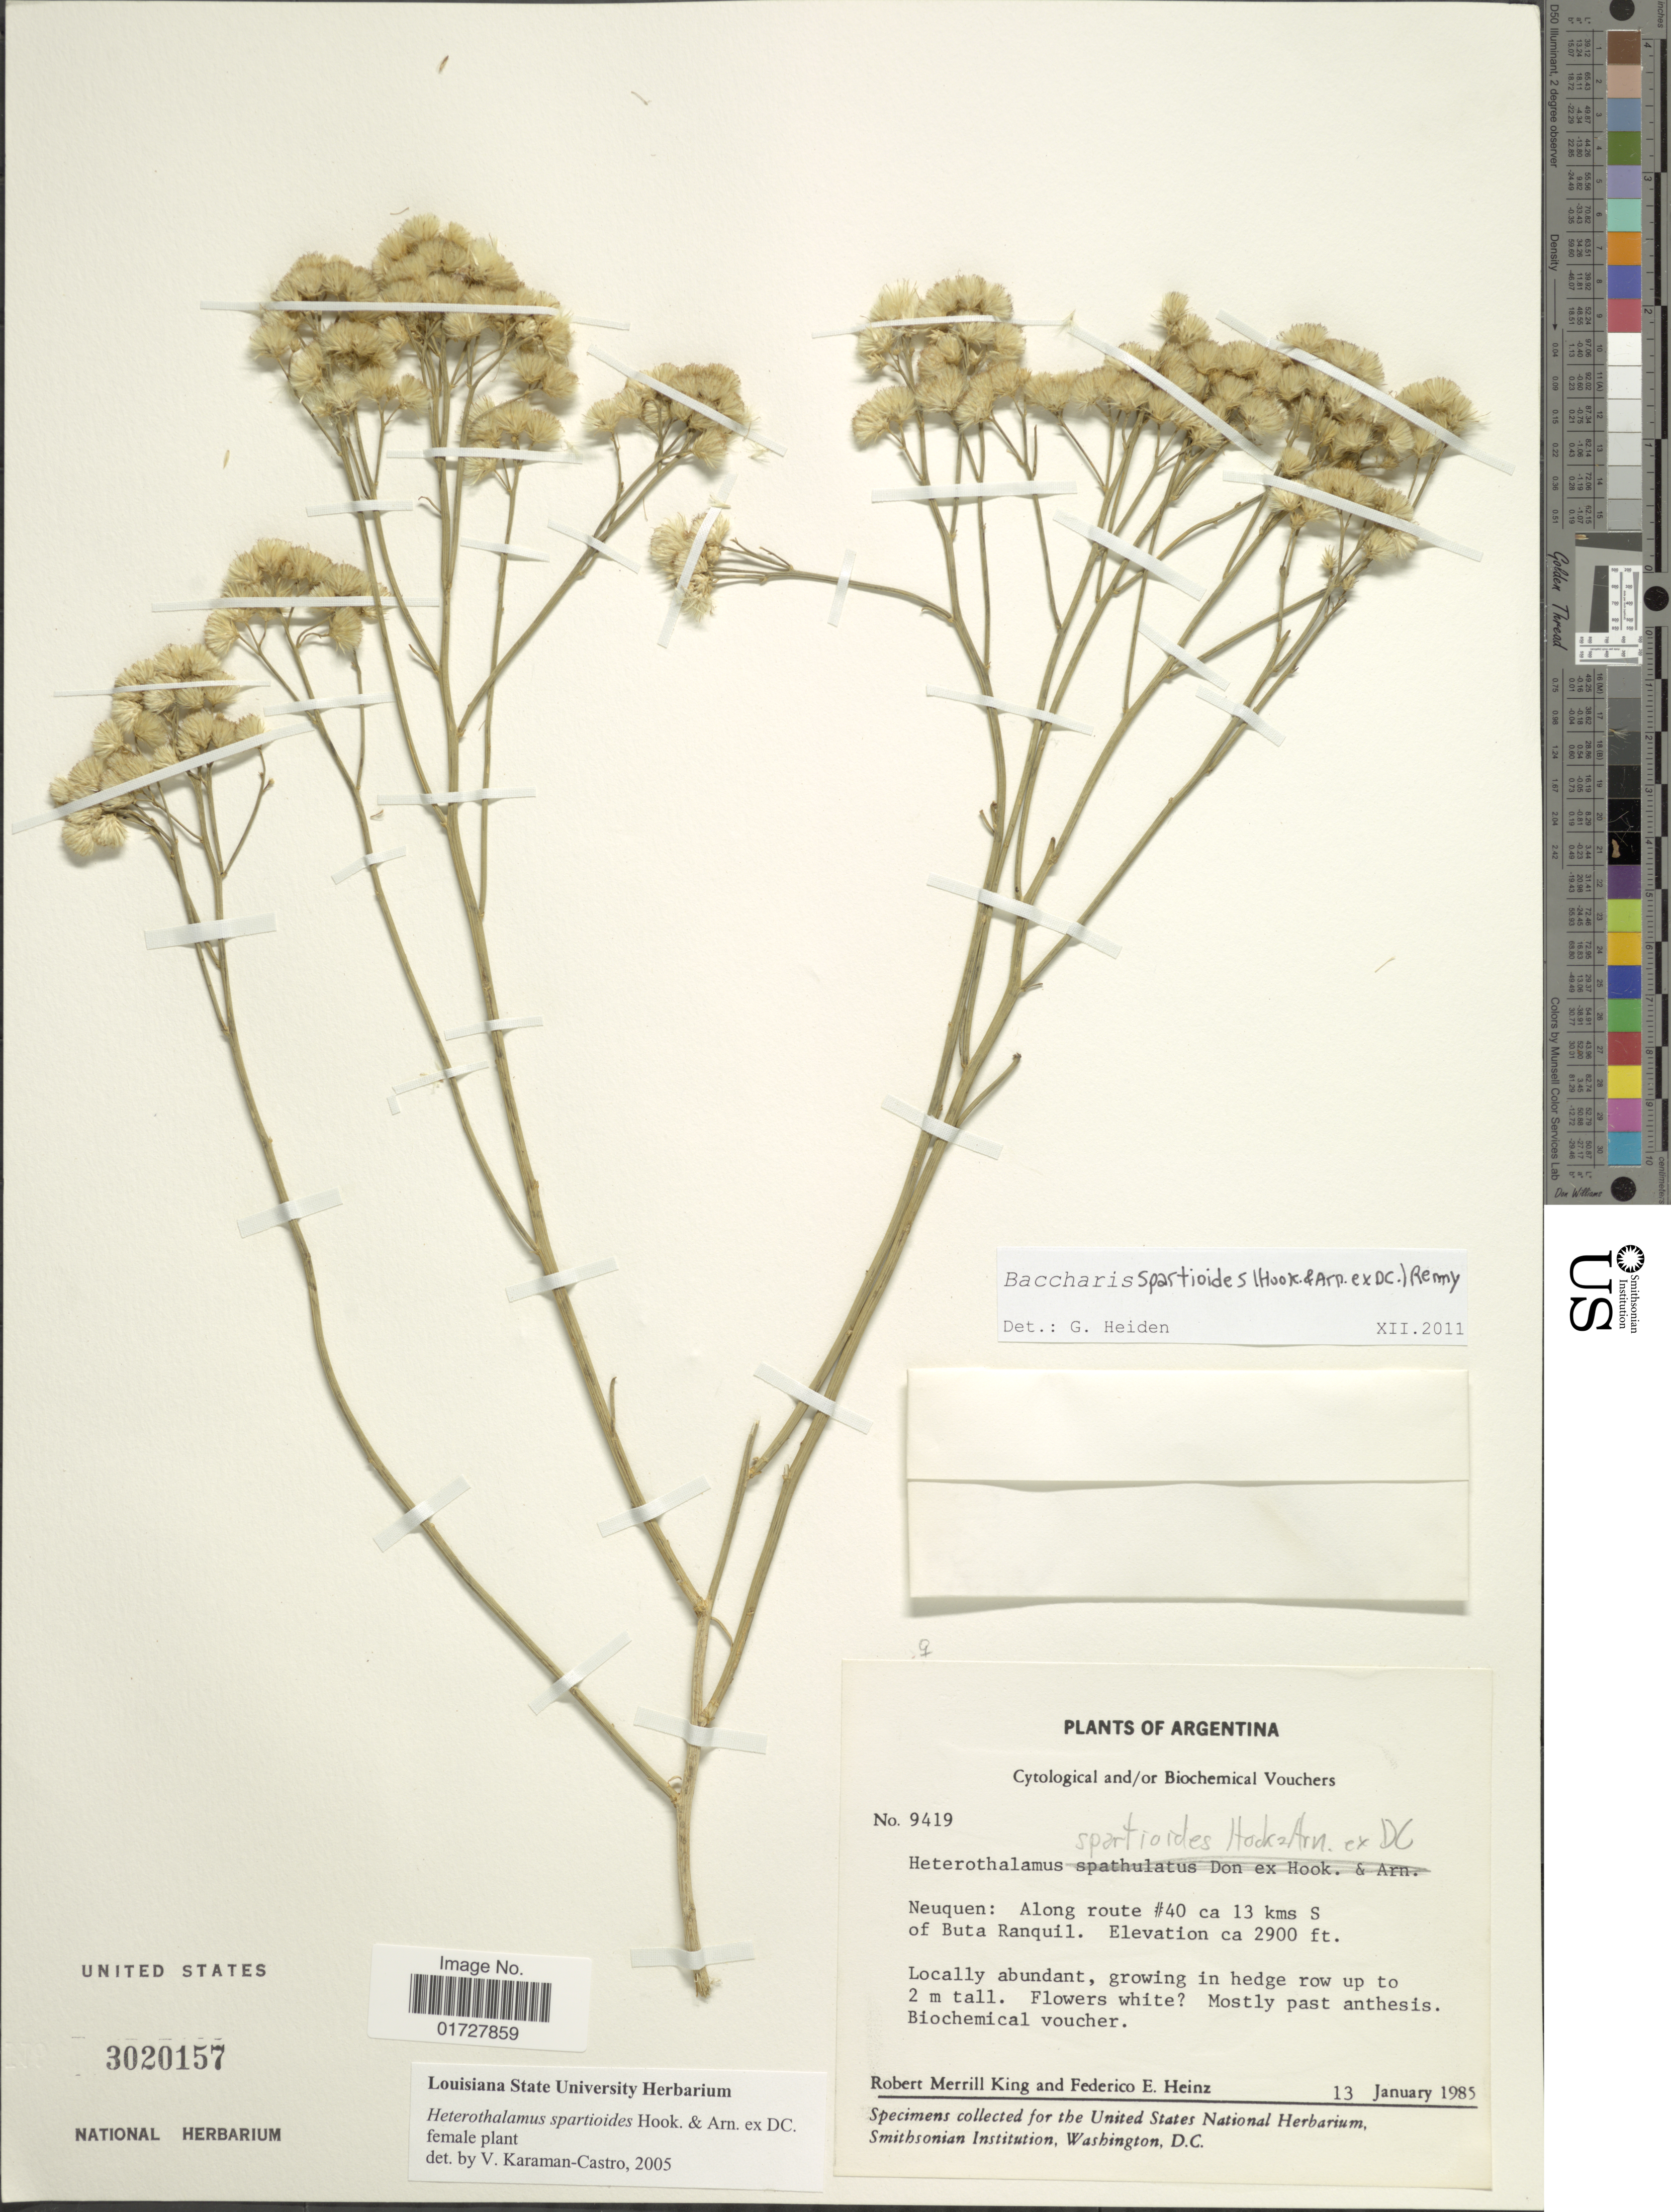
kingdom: Plantae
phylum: Tracheophyta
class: Magnoliopsida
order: Asterales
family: Asteraceae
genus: Baccharis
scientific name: Baccharis spartioides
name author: (Hook. & Arn. ex DC.) J. Rémy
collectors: R. M. King & F. Heinz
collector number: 9419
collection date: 1985-01-13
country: Argentina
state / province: Neuquen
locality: Along route #40 ca 13 kms S of Buta Ranquil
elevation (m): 884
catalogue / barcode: US 3020157